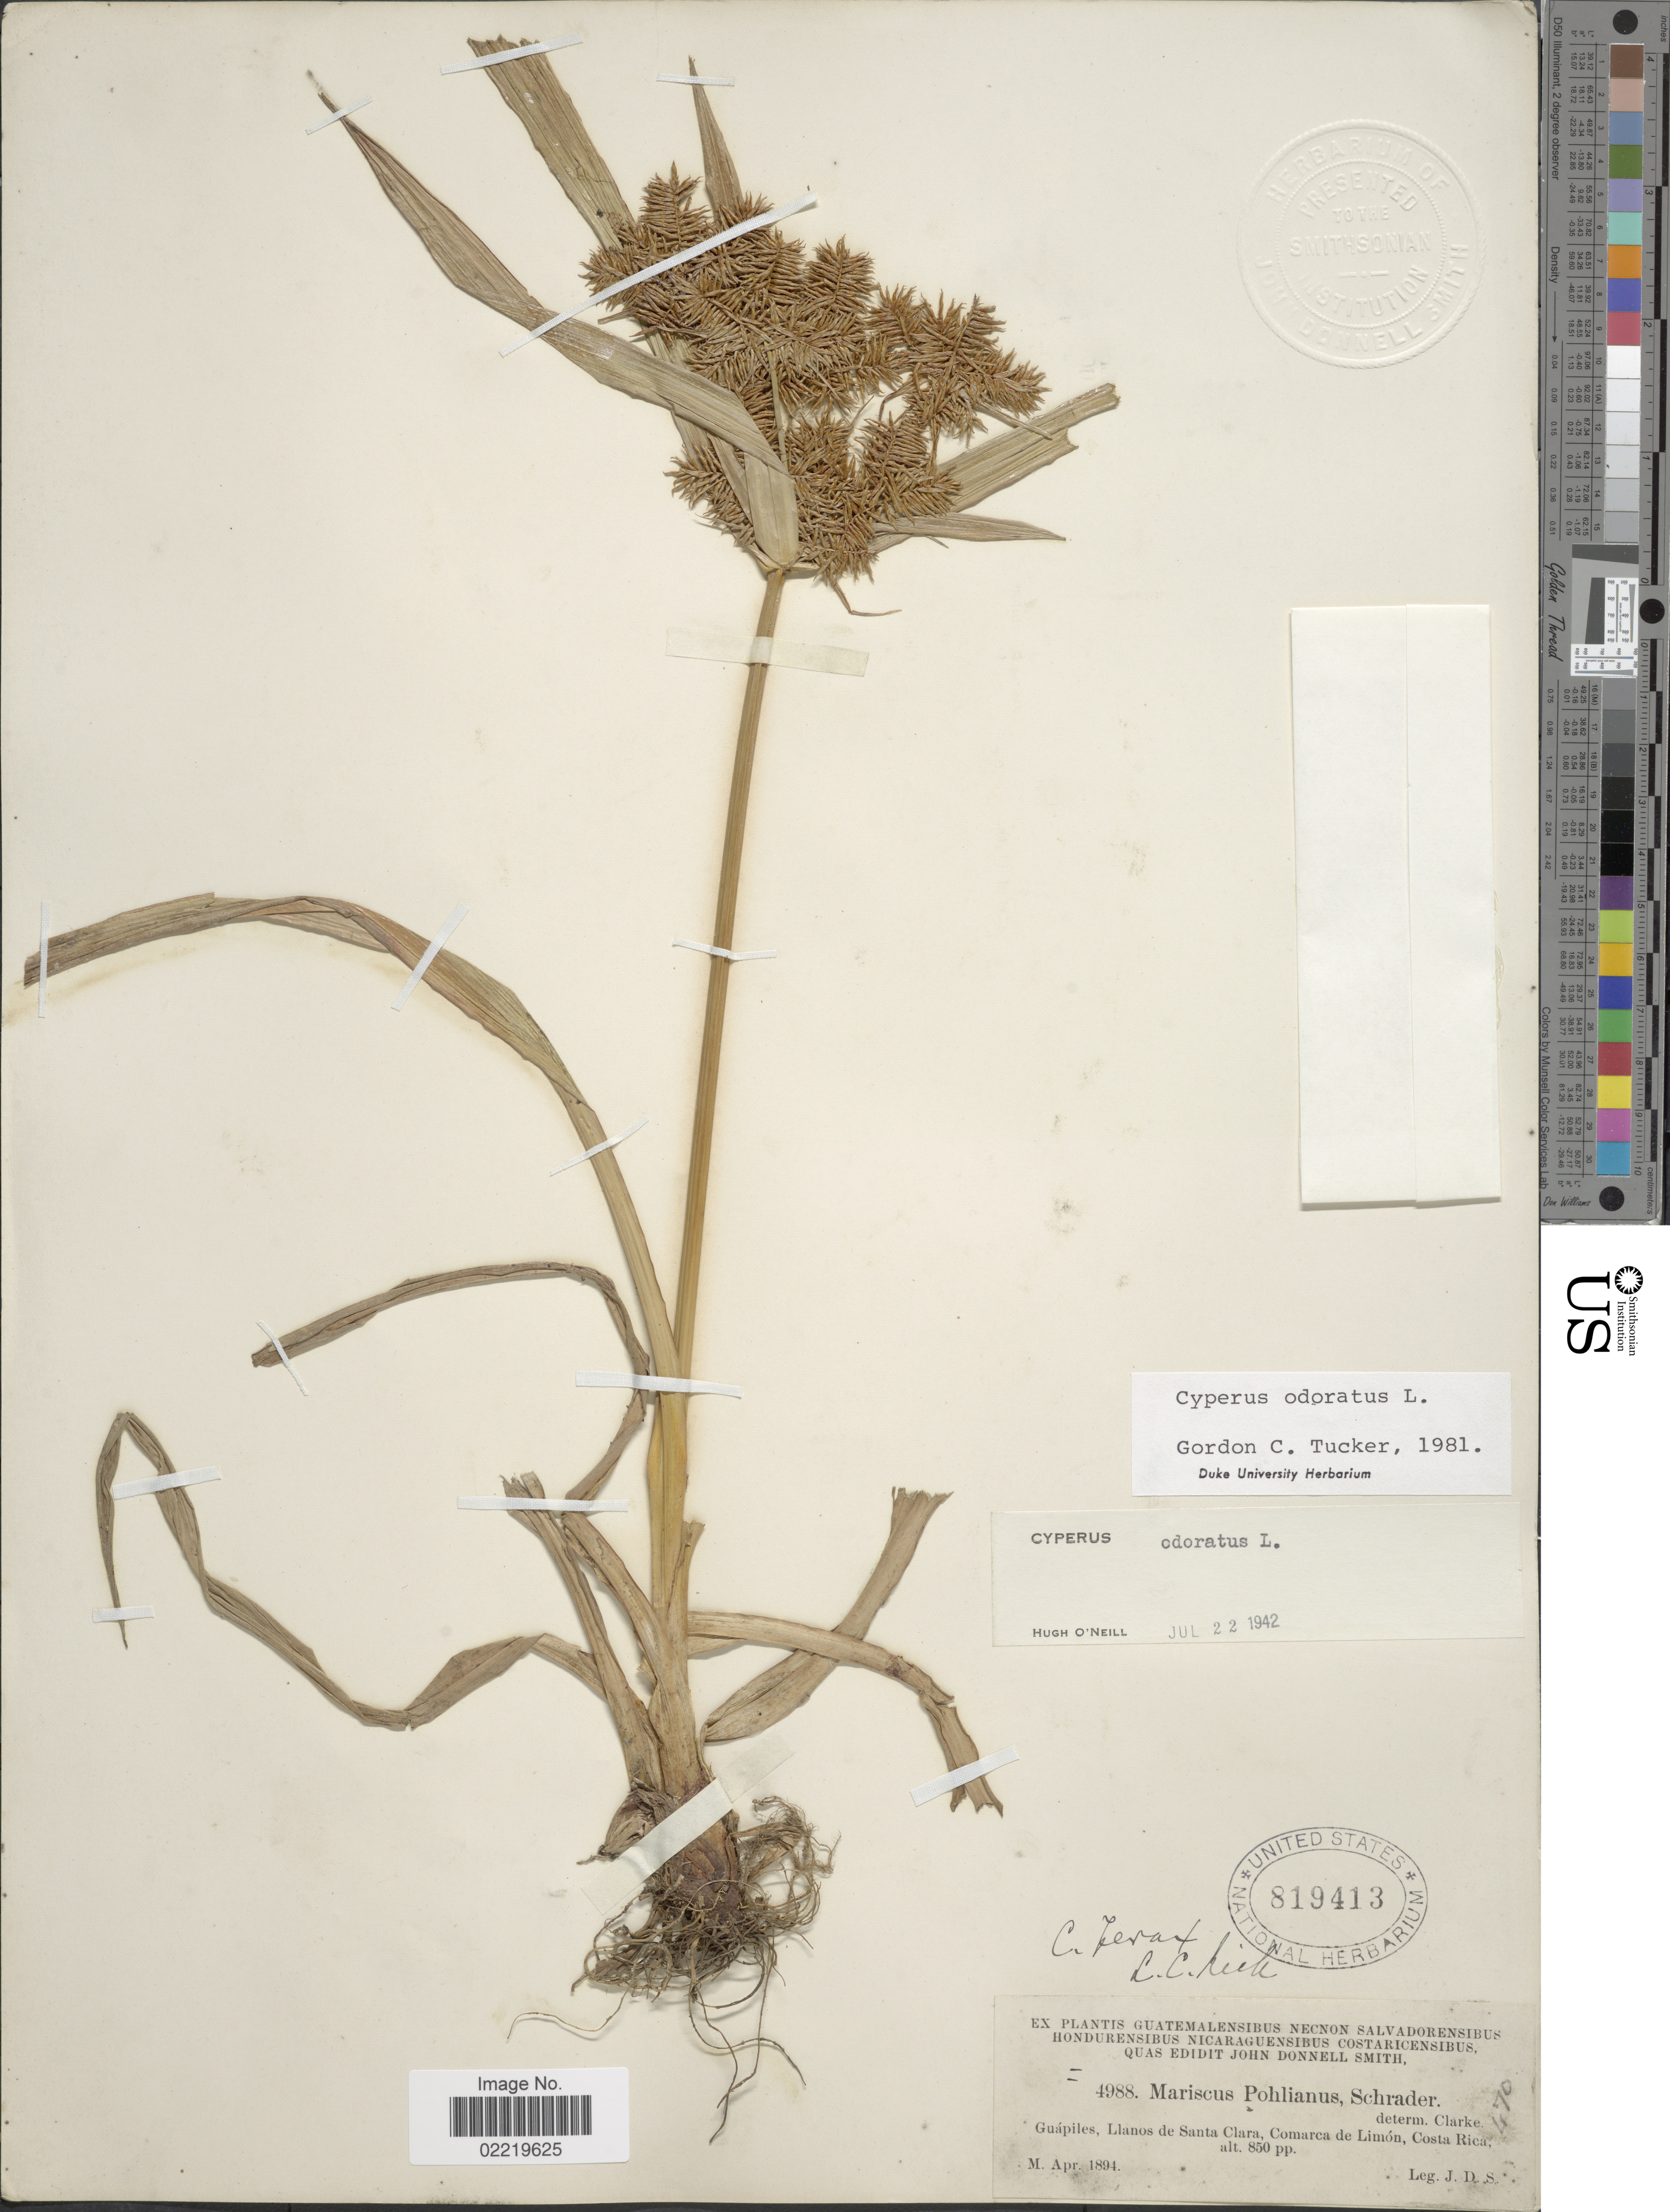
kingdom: Plantae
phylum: Tracheophyta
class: Liliopsida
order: Poales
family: Cyperaceae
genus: Cyperus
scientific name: Cyperus odoratus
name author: L.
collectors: J. Donnell Smith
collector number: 4988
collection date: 1894-04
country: Costa Rica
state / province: Limón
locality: Guapiles, Llanos de Santa Clara, Comarca de Limon.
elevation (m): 259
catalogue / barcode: US 819413